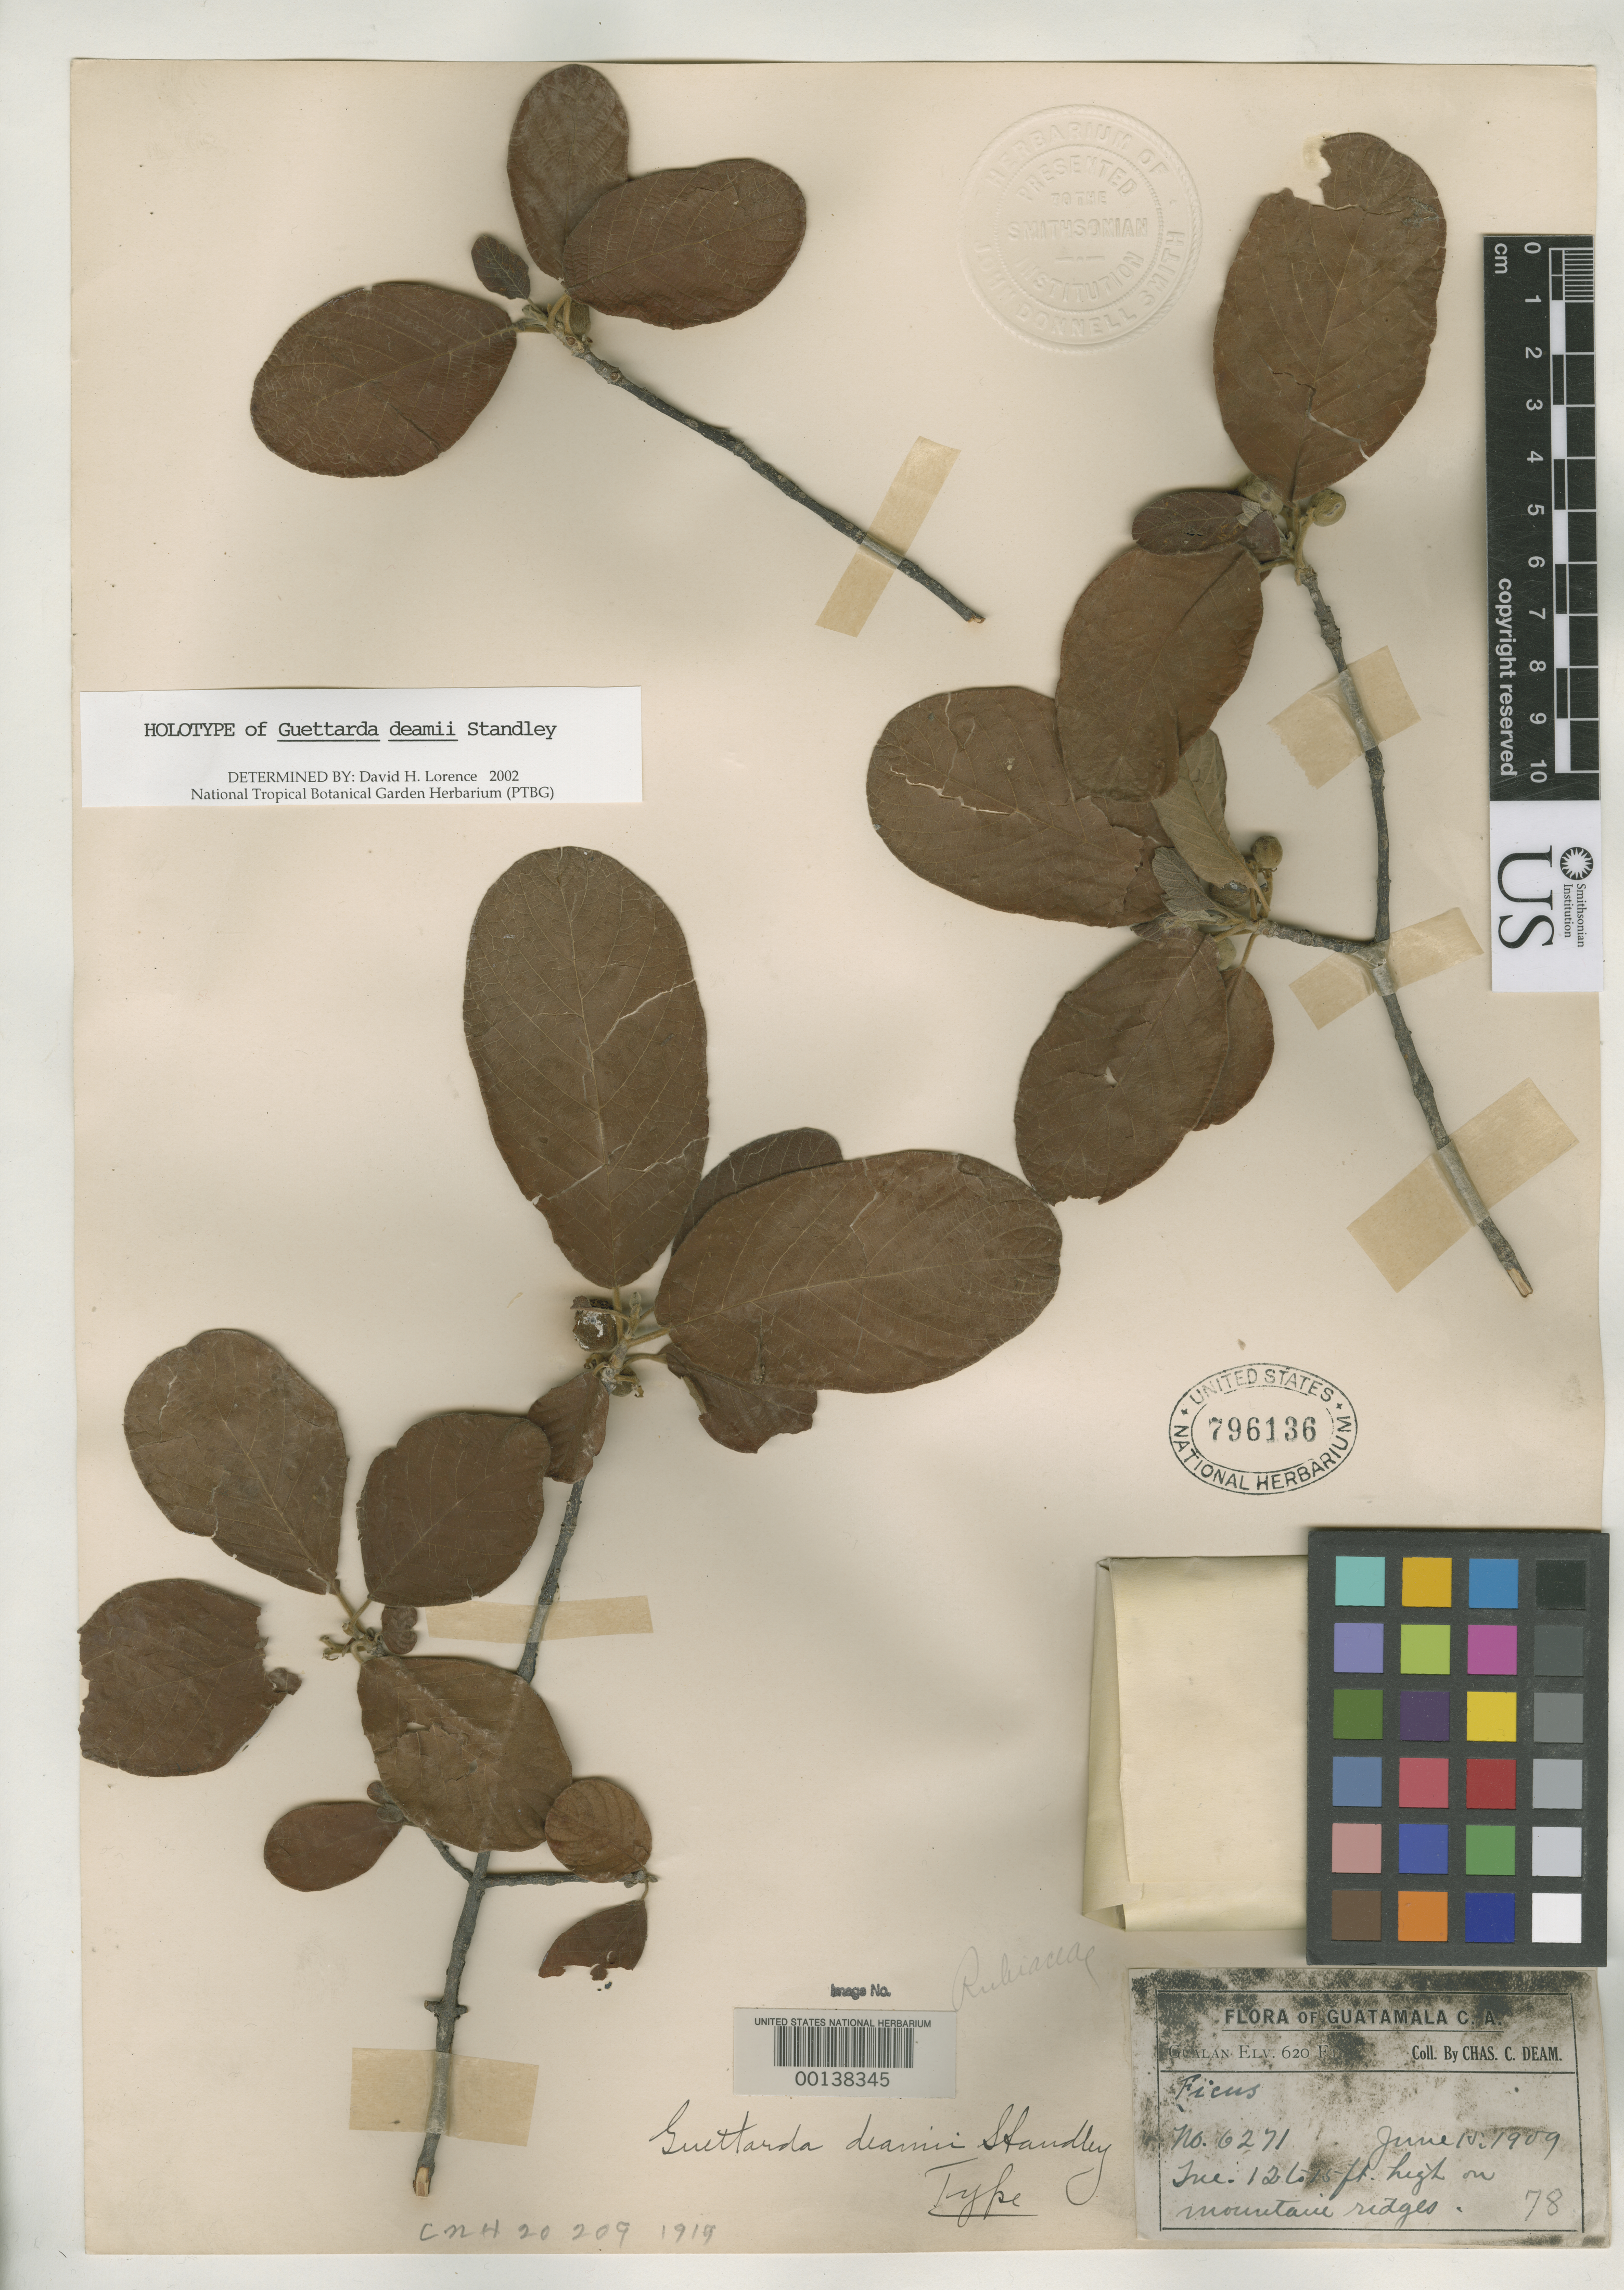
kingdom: Plantae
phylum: Tracheophyta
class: Magnoliopsida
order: Gentianales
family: Rubiaceae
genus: Guettarda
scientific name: Guettarda deamii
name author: Standl.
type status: Holotype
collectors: C. C. Deam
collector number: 6271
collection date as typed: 15 Jun 1909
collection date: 1909-06-15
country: Guatemala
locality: Near Gualan.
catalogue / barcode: US 796136